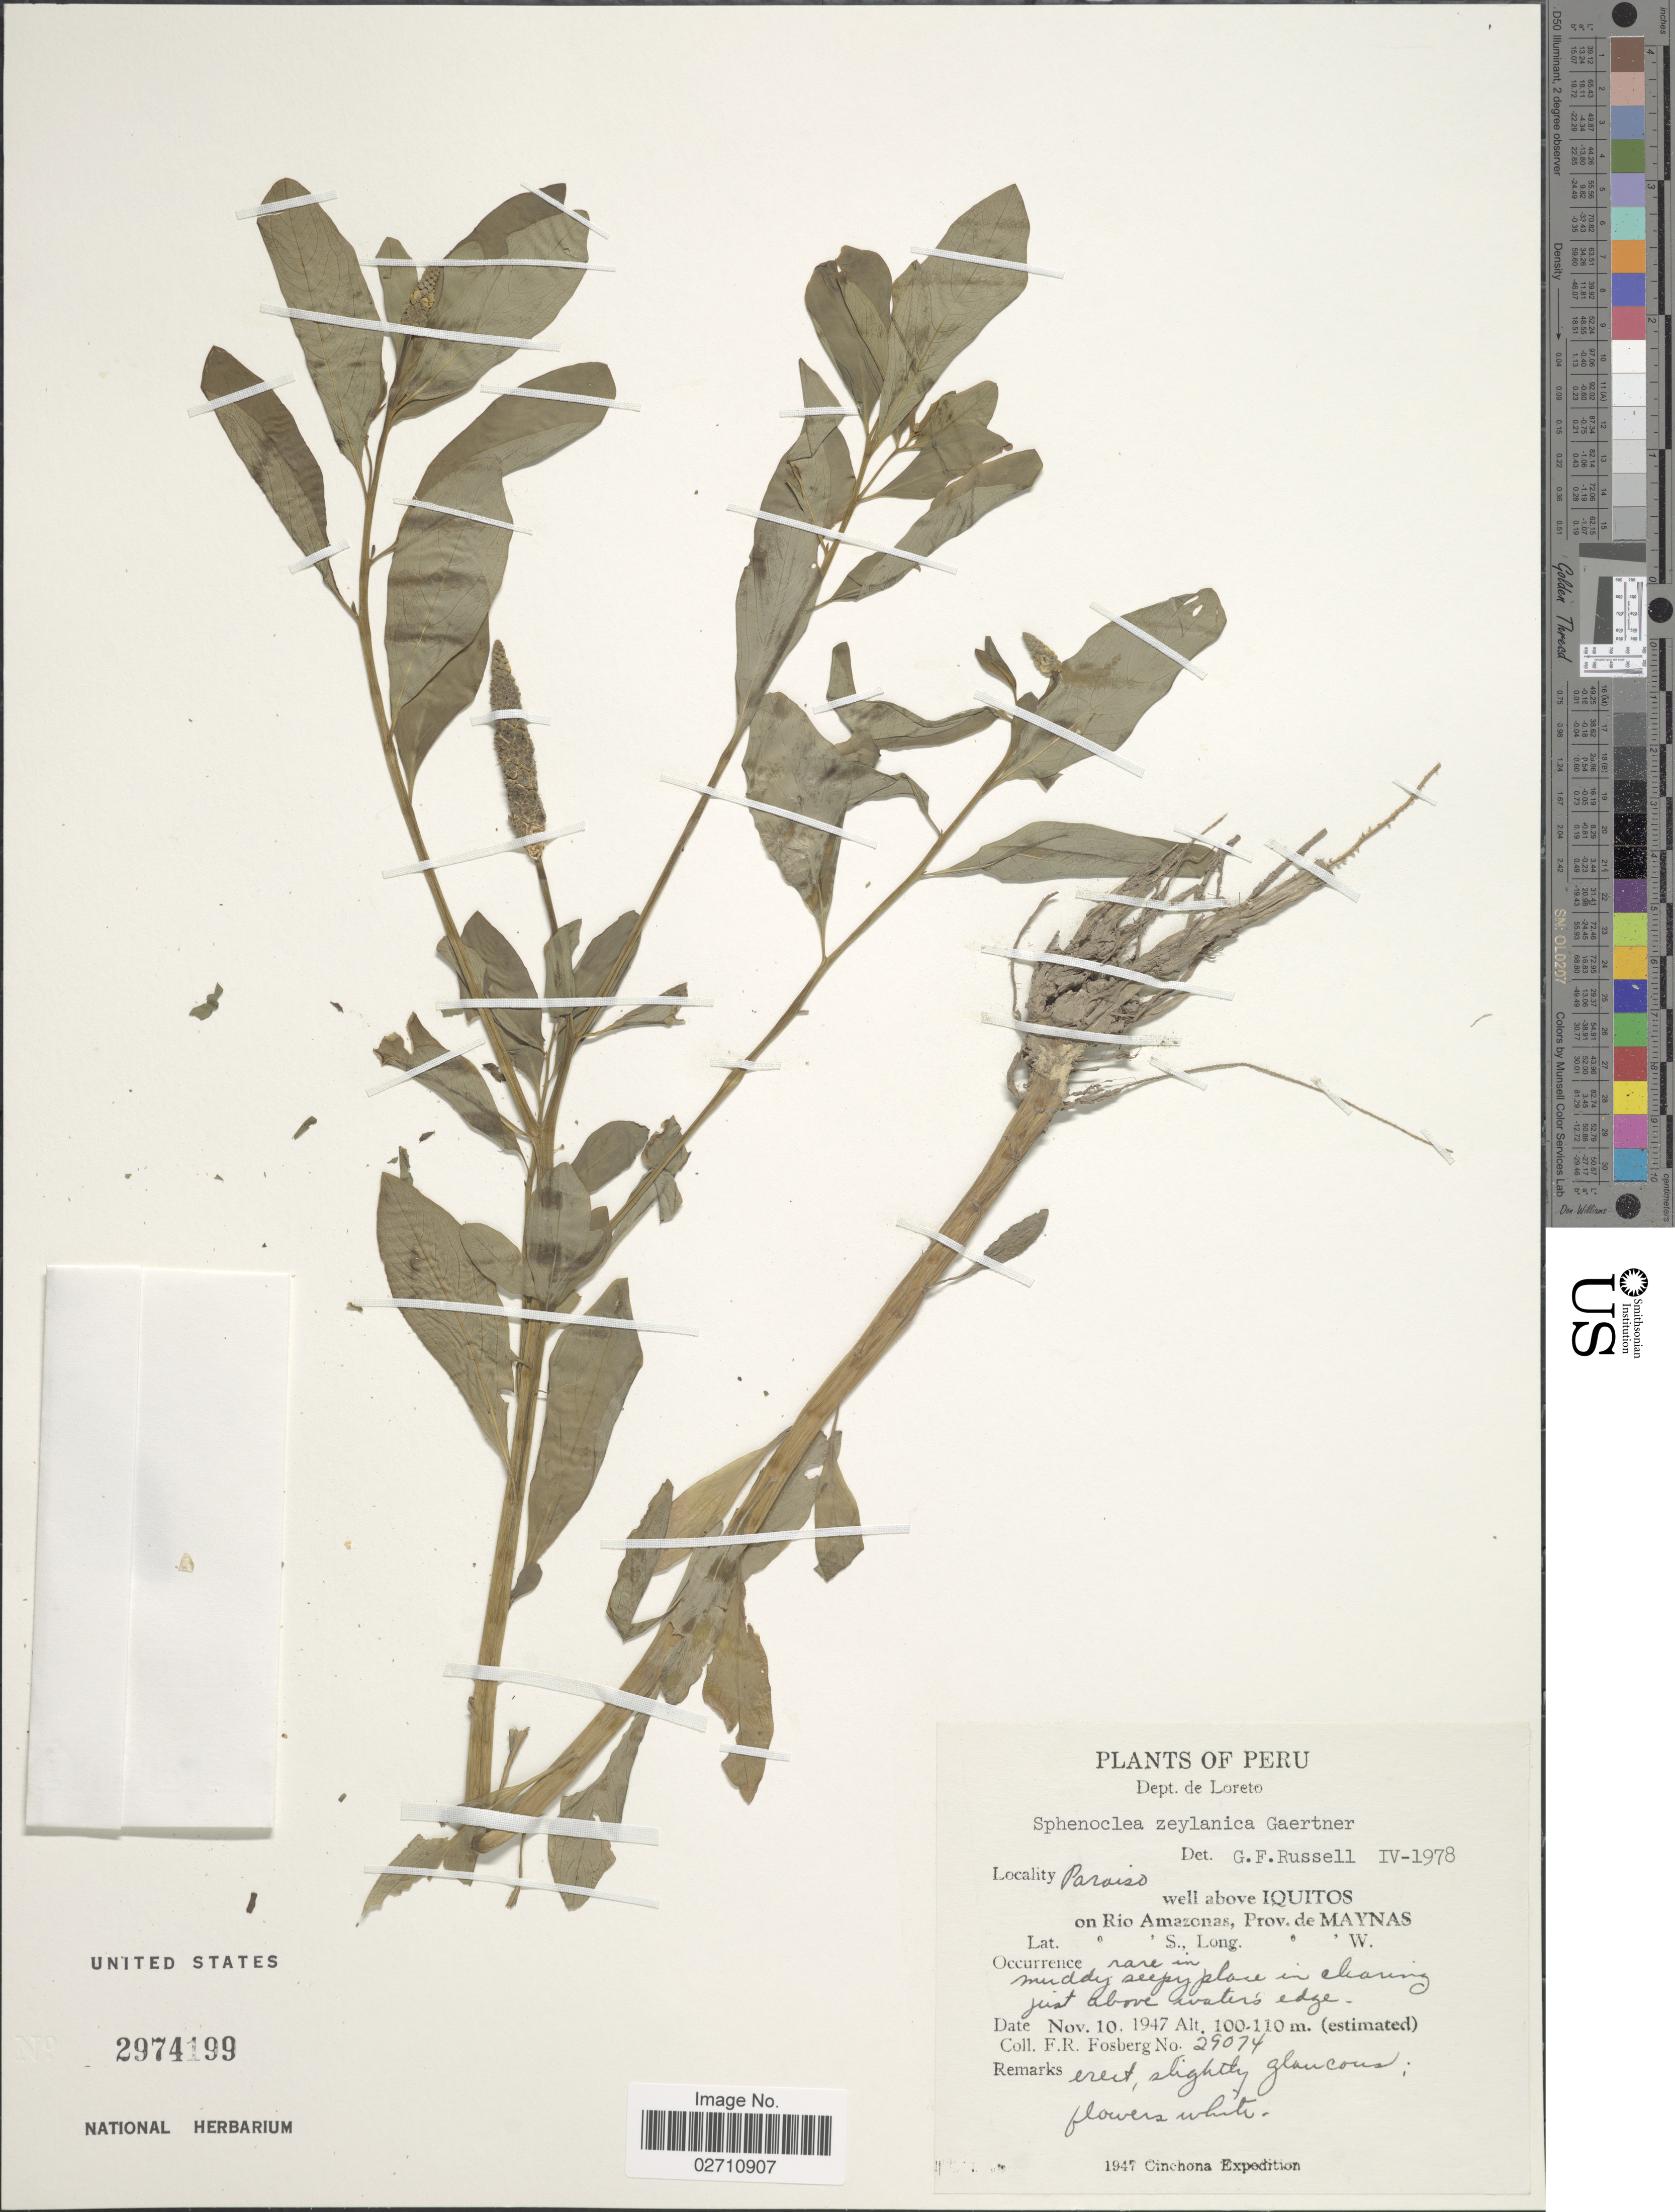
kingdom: Plantae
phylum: Tracheophyta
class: Magnoliopsida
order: Solanales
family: Sphenocleaceae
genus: Sphenoclea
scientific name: Sphenoclea zeylanica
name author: Gaertn.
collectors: F. R. Fosberg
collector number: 29074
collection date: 1947-11-10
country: Peru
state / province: Loreto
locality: Paraiso well above Iquitos on Rio Amazonas, Prov. de Maynas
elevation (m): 100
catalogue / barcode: US 2974199